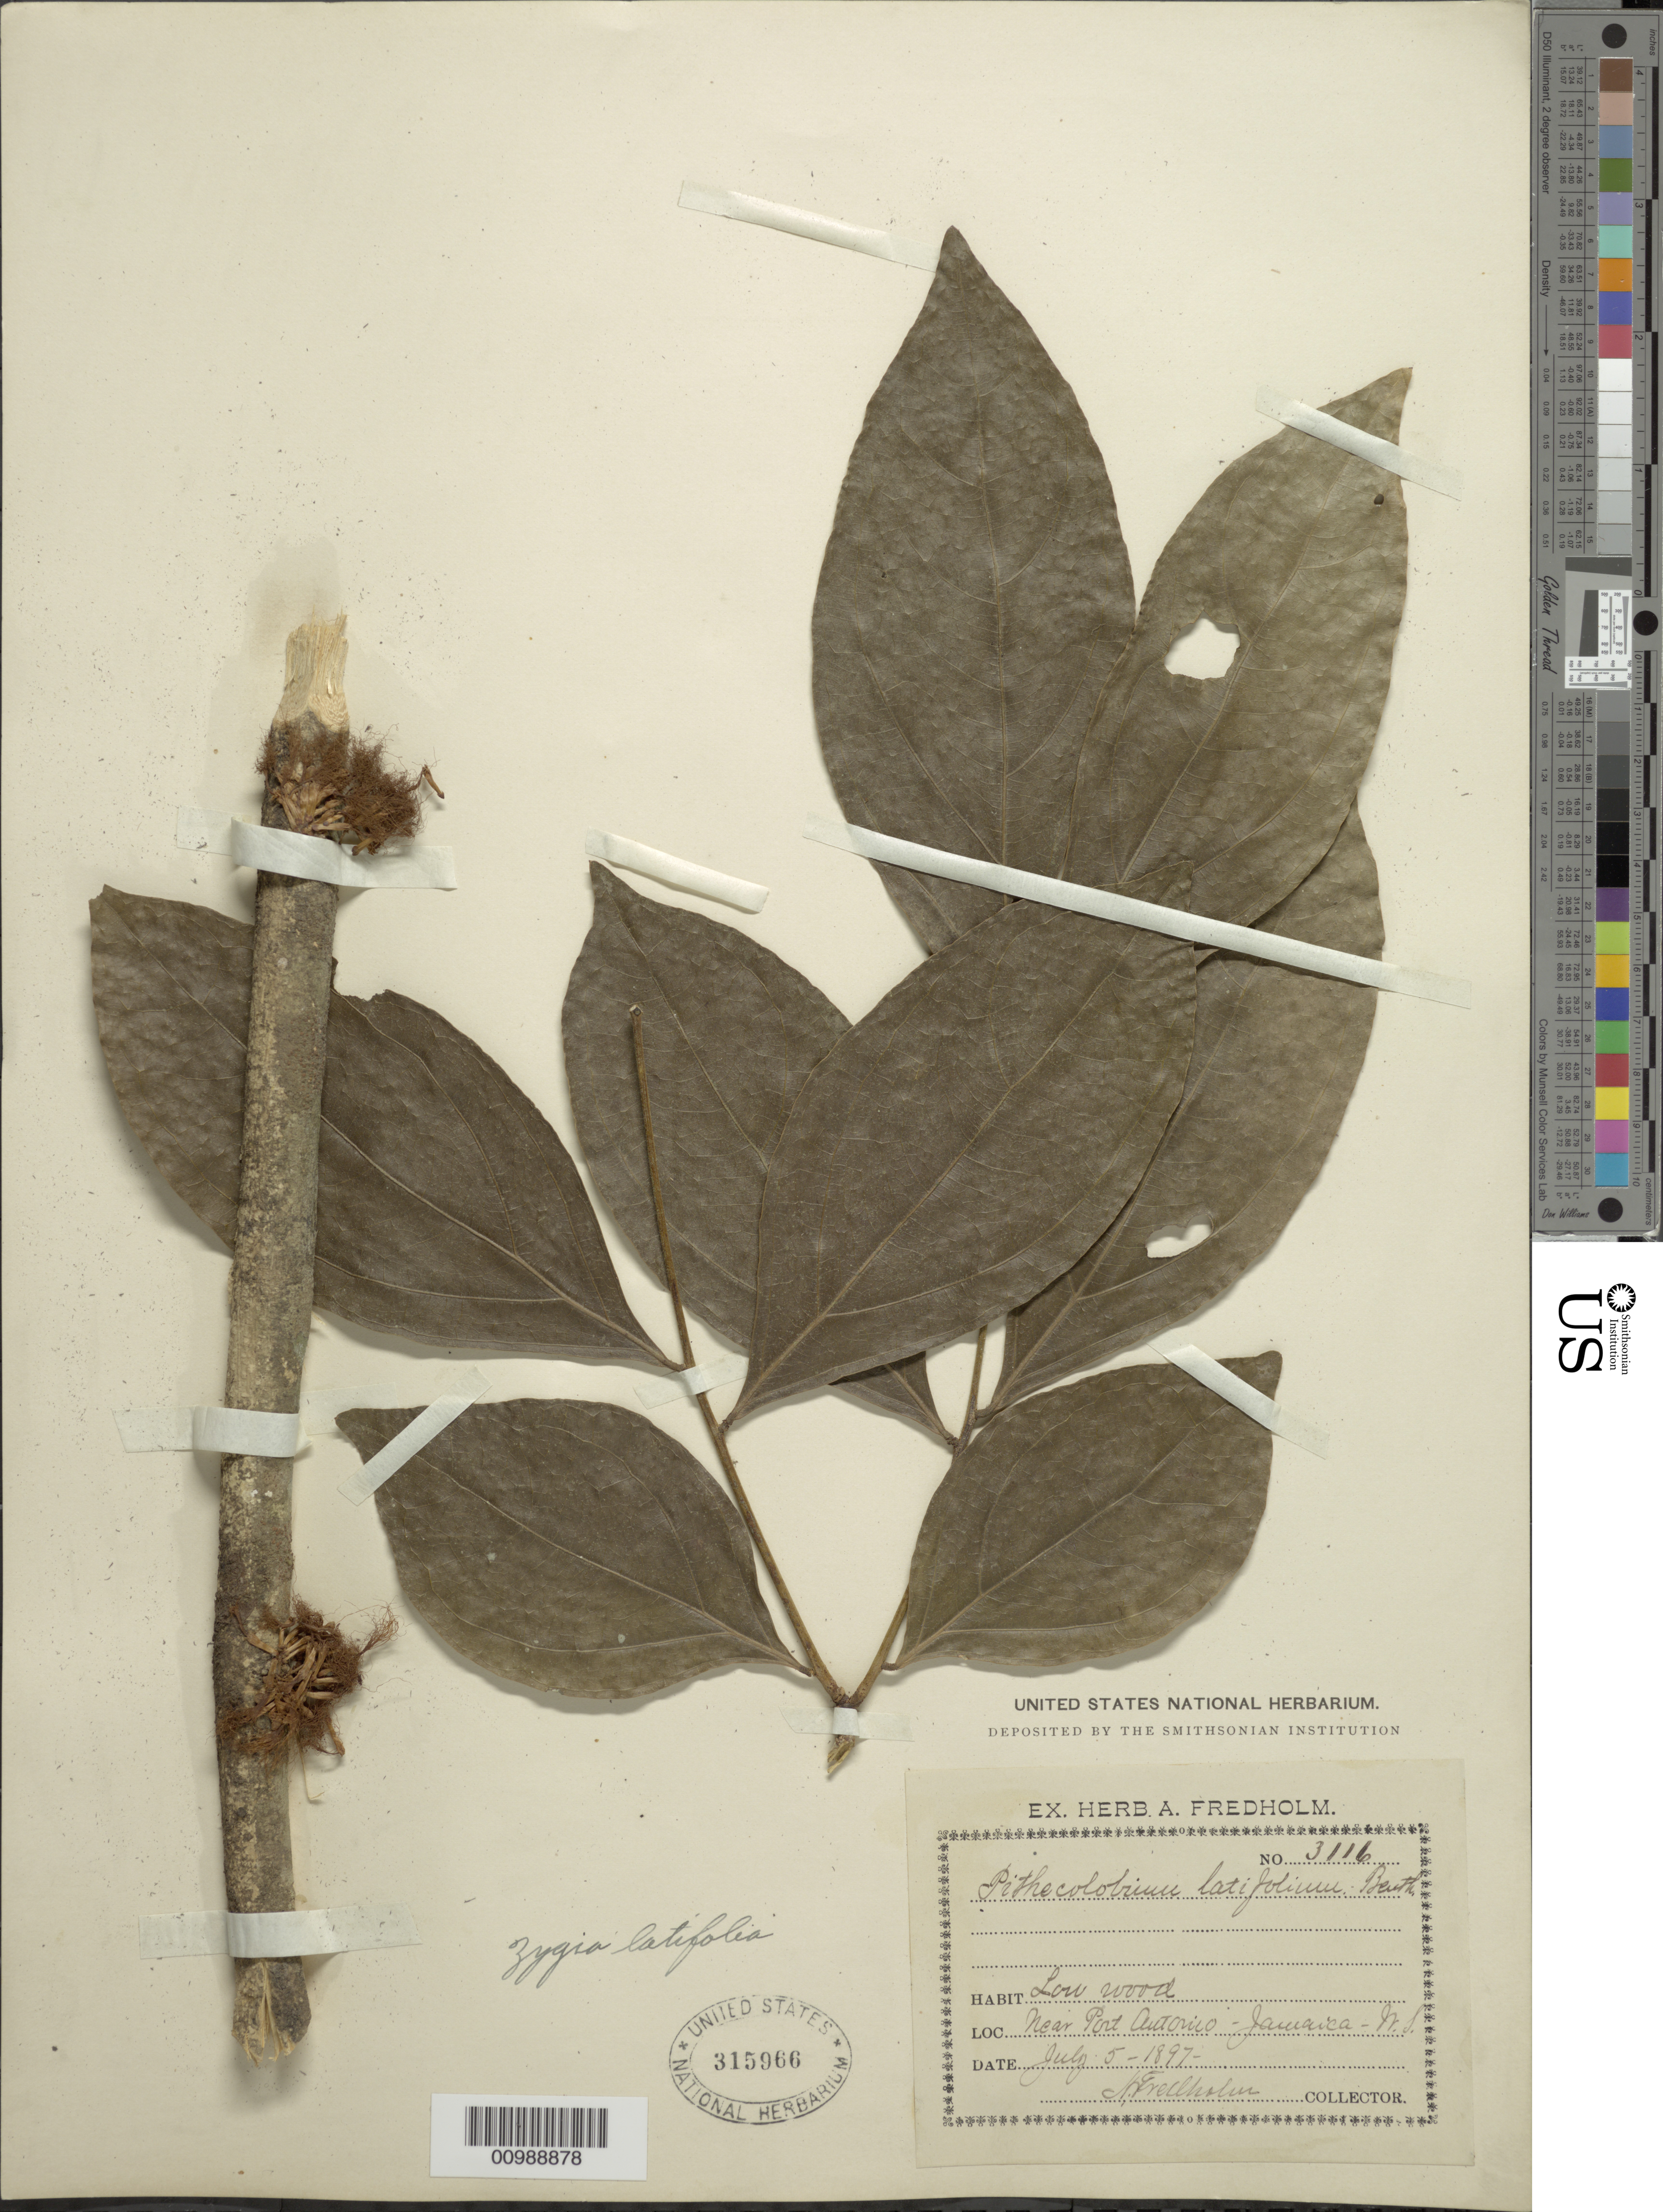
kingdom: Plantae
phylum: Tracheophyta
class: Magnoliopsida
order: Fabales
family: Fabaceae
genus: Zygia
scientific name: Zygia latifolia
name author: (L.) Fawc. & Rendle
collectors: A. Fredholm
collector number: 3116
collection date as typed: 05 Jul 1897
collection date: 1897-07-05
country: Jamaica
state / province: Portland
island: Jamaica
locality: Near Port Antonio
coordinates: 0 N, 0 E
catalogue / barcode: US 315966